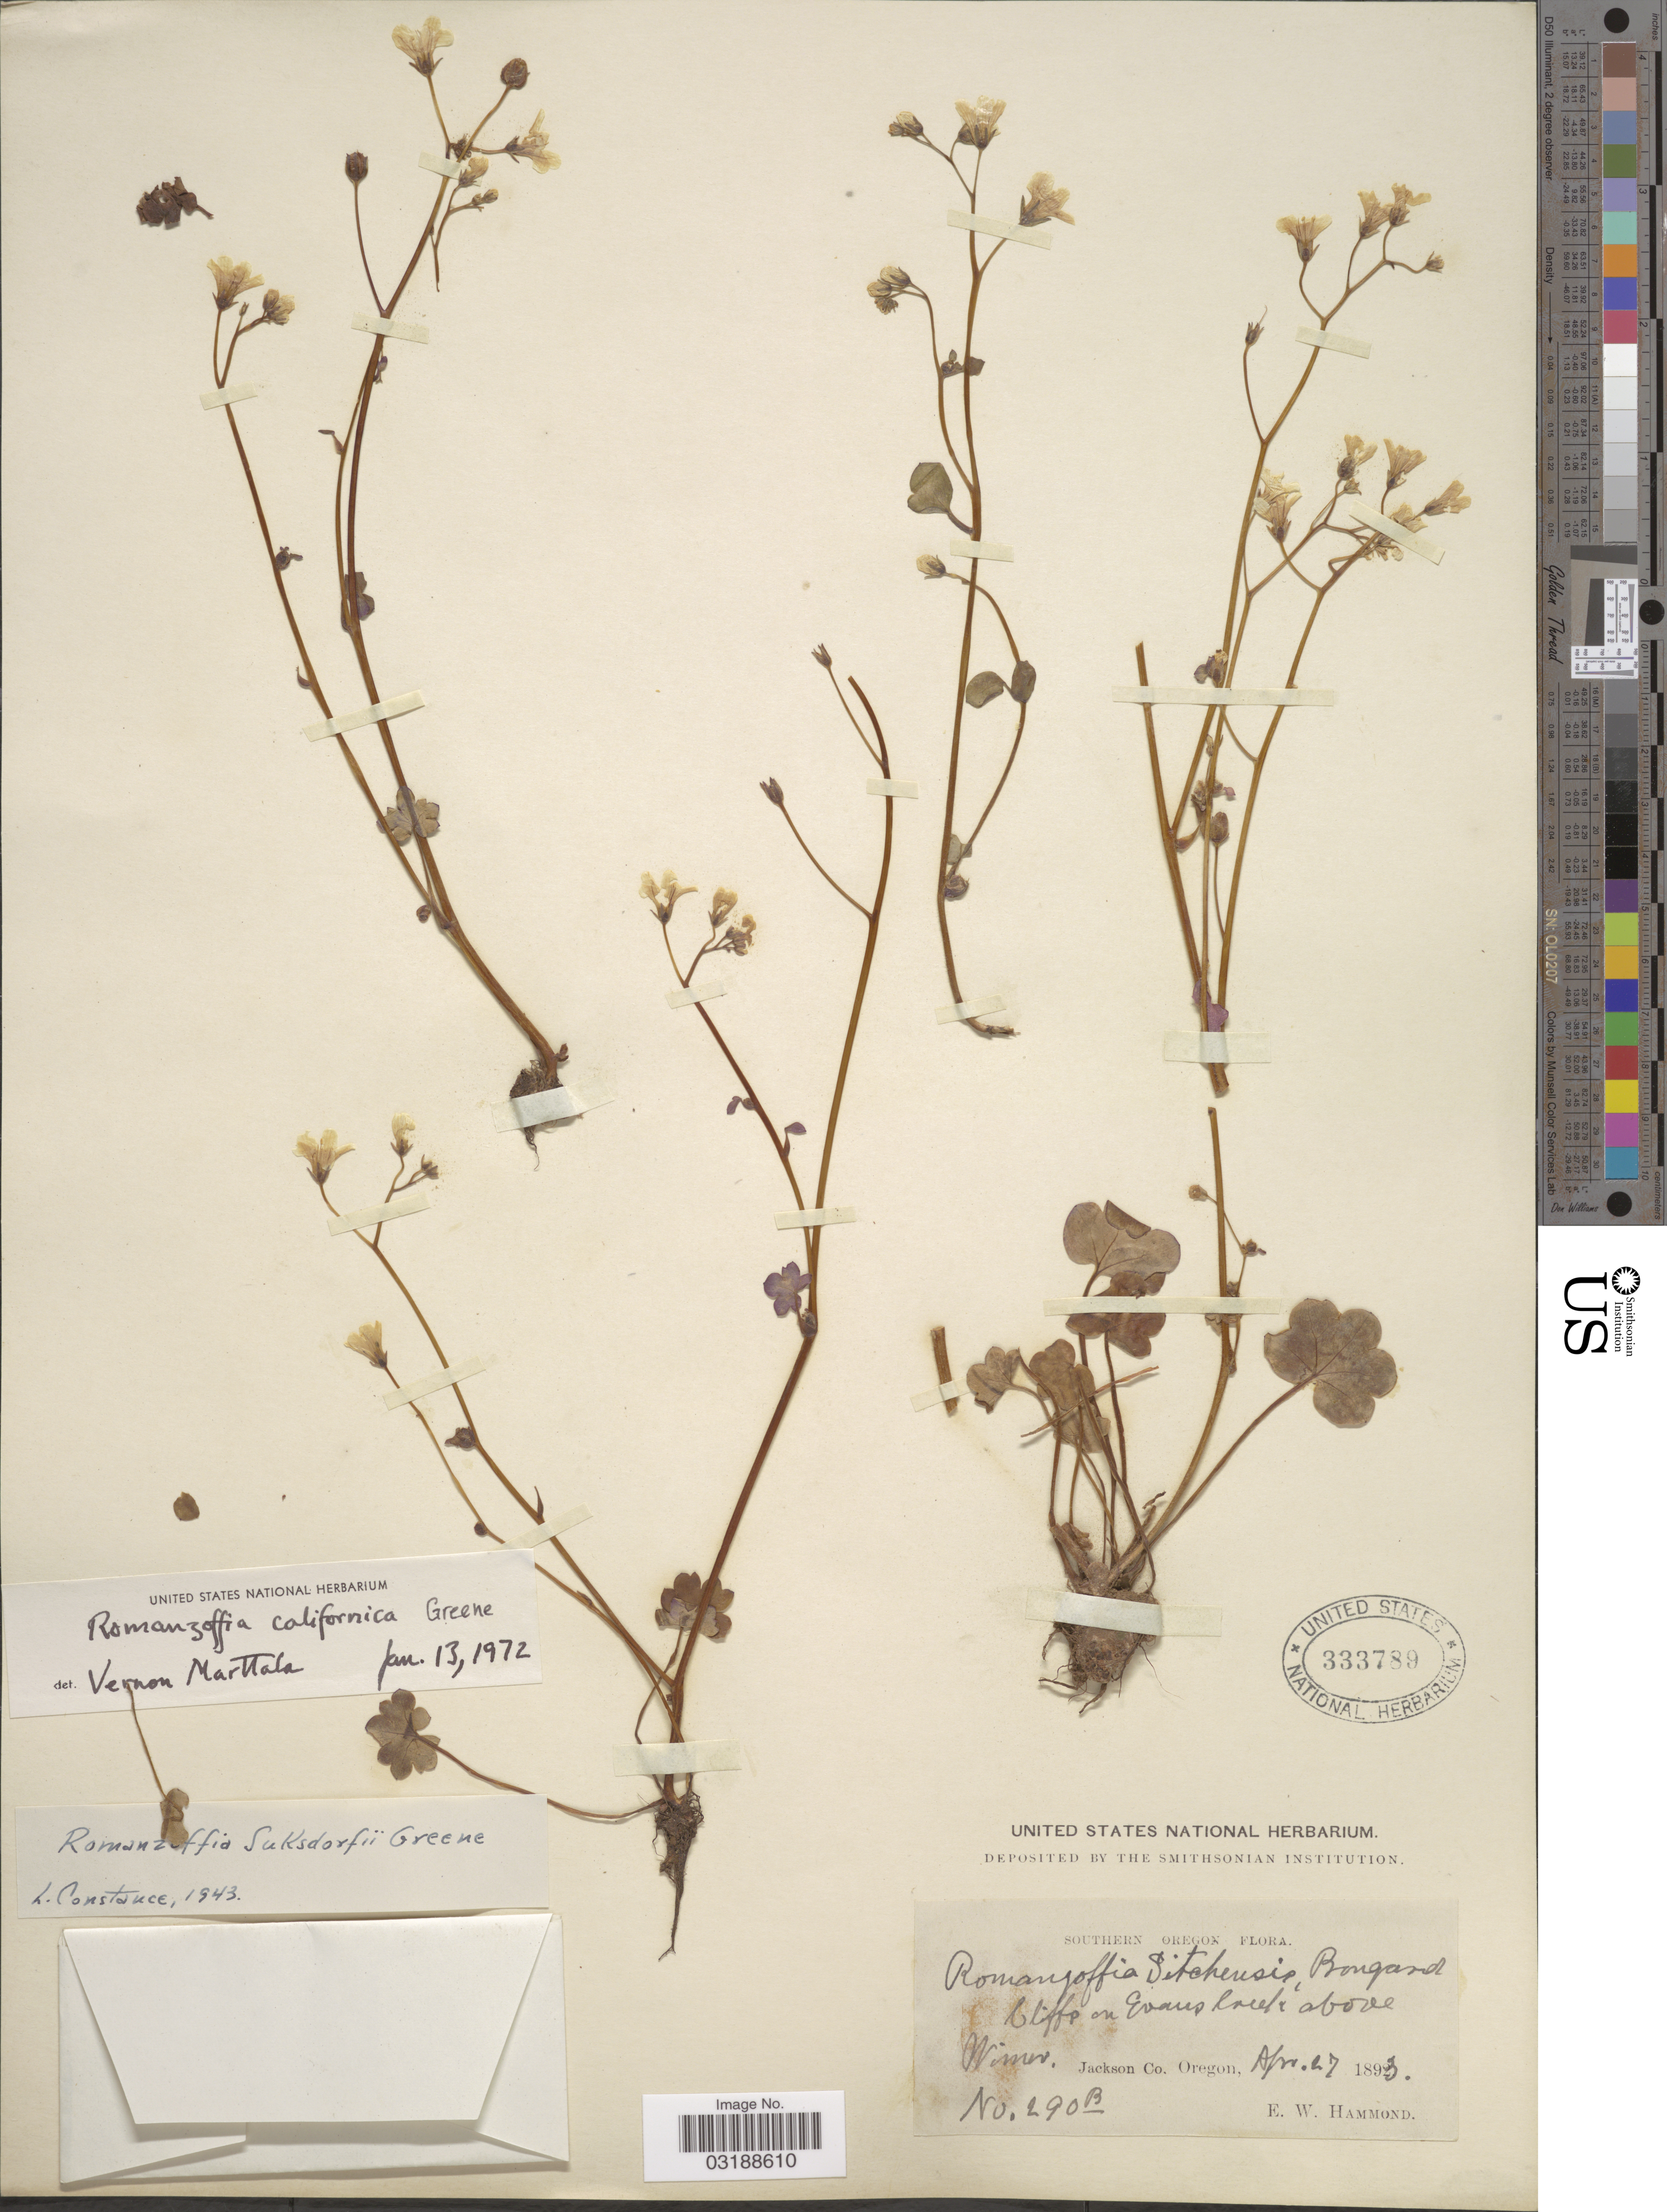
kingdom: Plantae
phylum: Tracheophyta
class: Magnoliopsida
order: Boraginales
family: Hydrophyllaceae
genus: Romanzoffia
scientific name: Romanzoffia californica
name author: Greene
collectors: E. Hammond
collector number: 290B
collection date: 1893-04-27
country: United States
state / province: Oregon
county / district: Jackson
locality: Southern Oregon, Cliffs on Evans Creek above Wimer, Jackson Co.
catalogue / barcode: US 333789